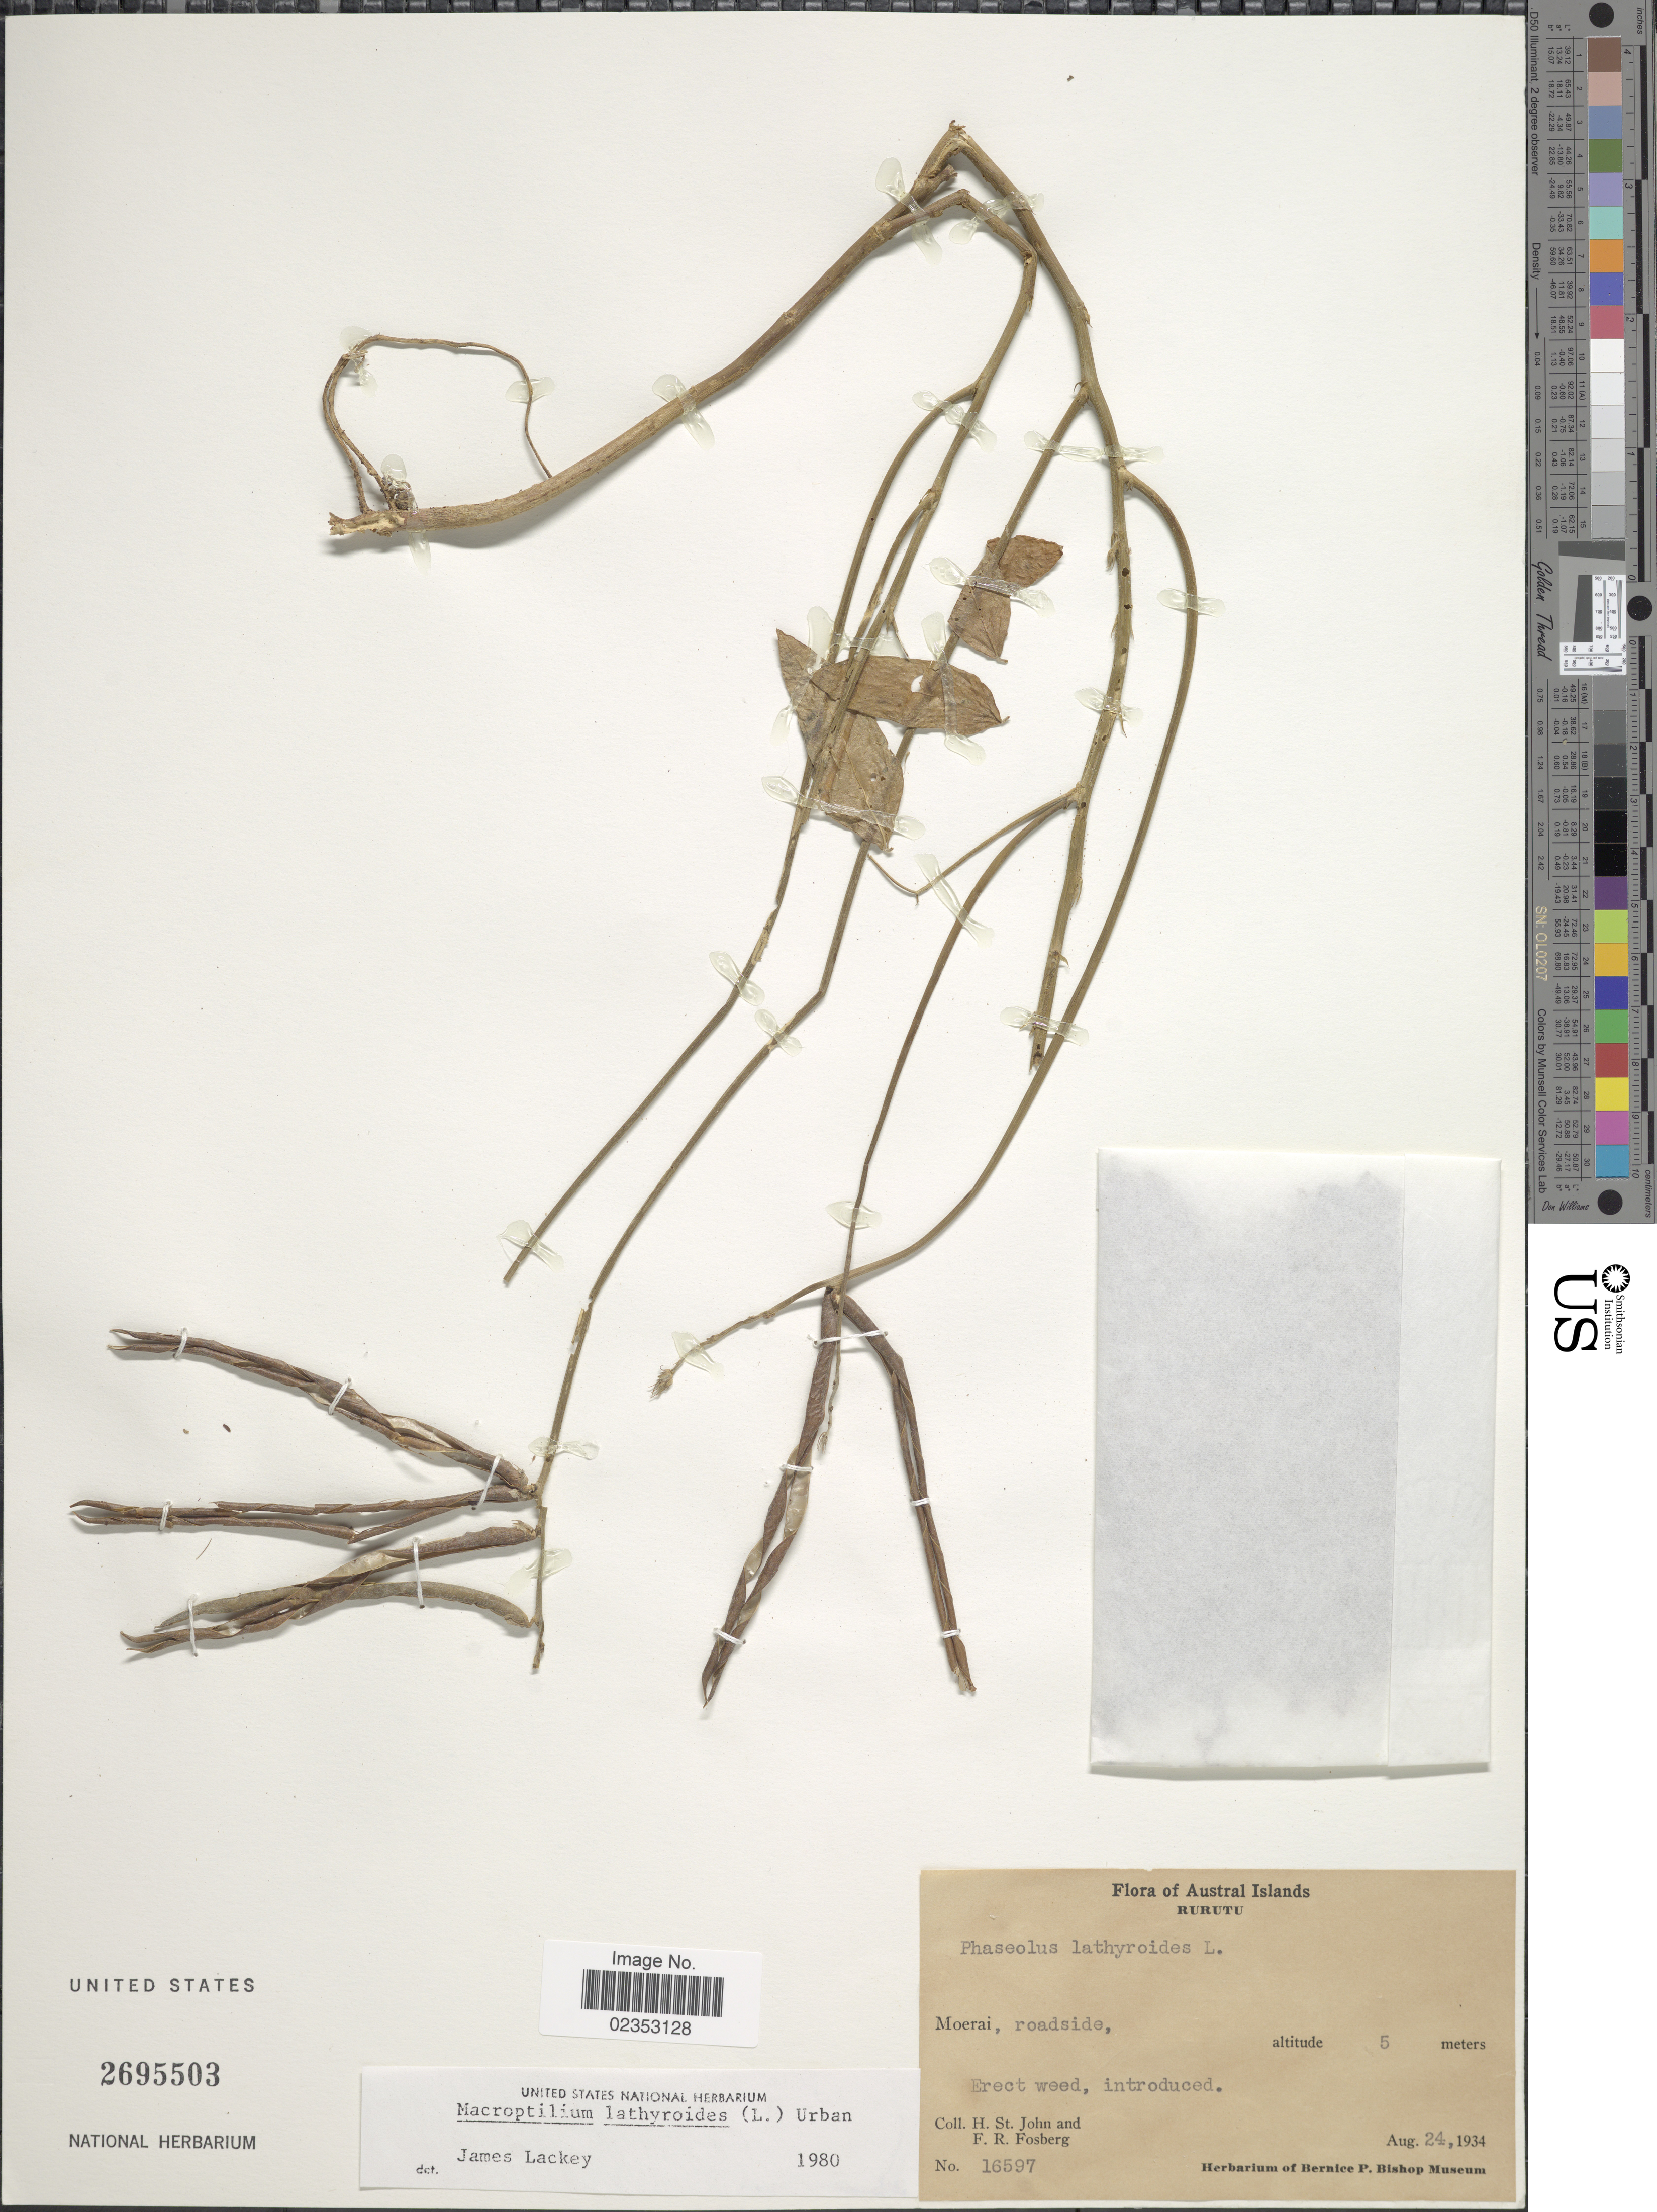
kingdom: Plantae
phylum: Tracheophyta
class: Magnoliopsida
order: Fabales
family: Fabaceae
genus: Macroptilium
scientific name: Macroptilium lathyroides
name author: (L.) Urb.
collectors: H. St. John & F. R. Fosberg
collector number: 16597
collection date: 1934-08-24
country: French Polynesia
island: Rurutu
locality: Austral Islands, Rurutu, Moerai, roadside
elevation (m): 5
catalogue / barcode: US 2695503